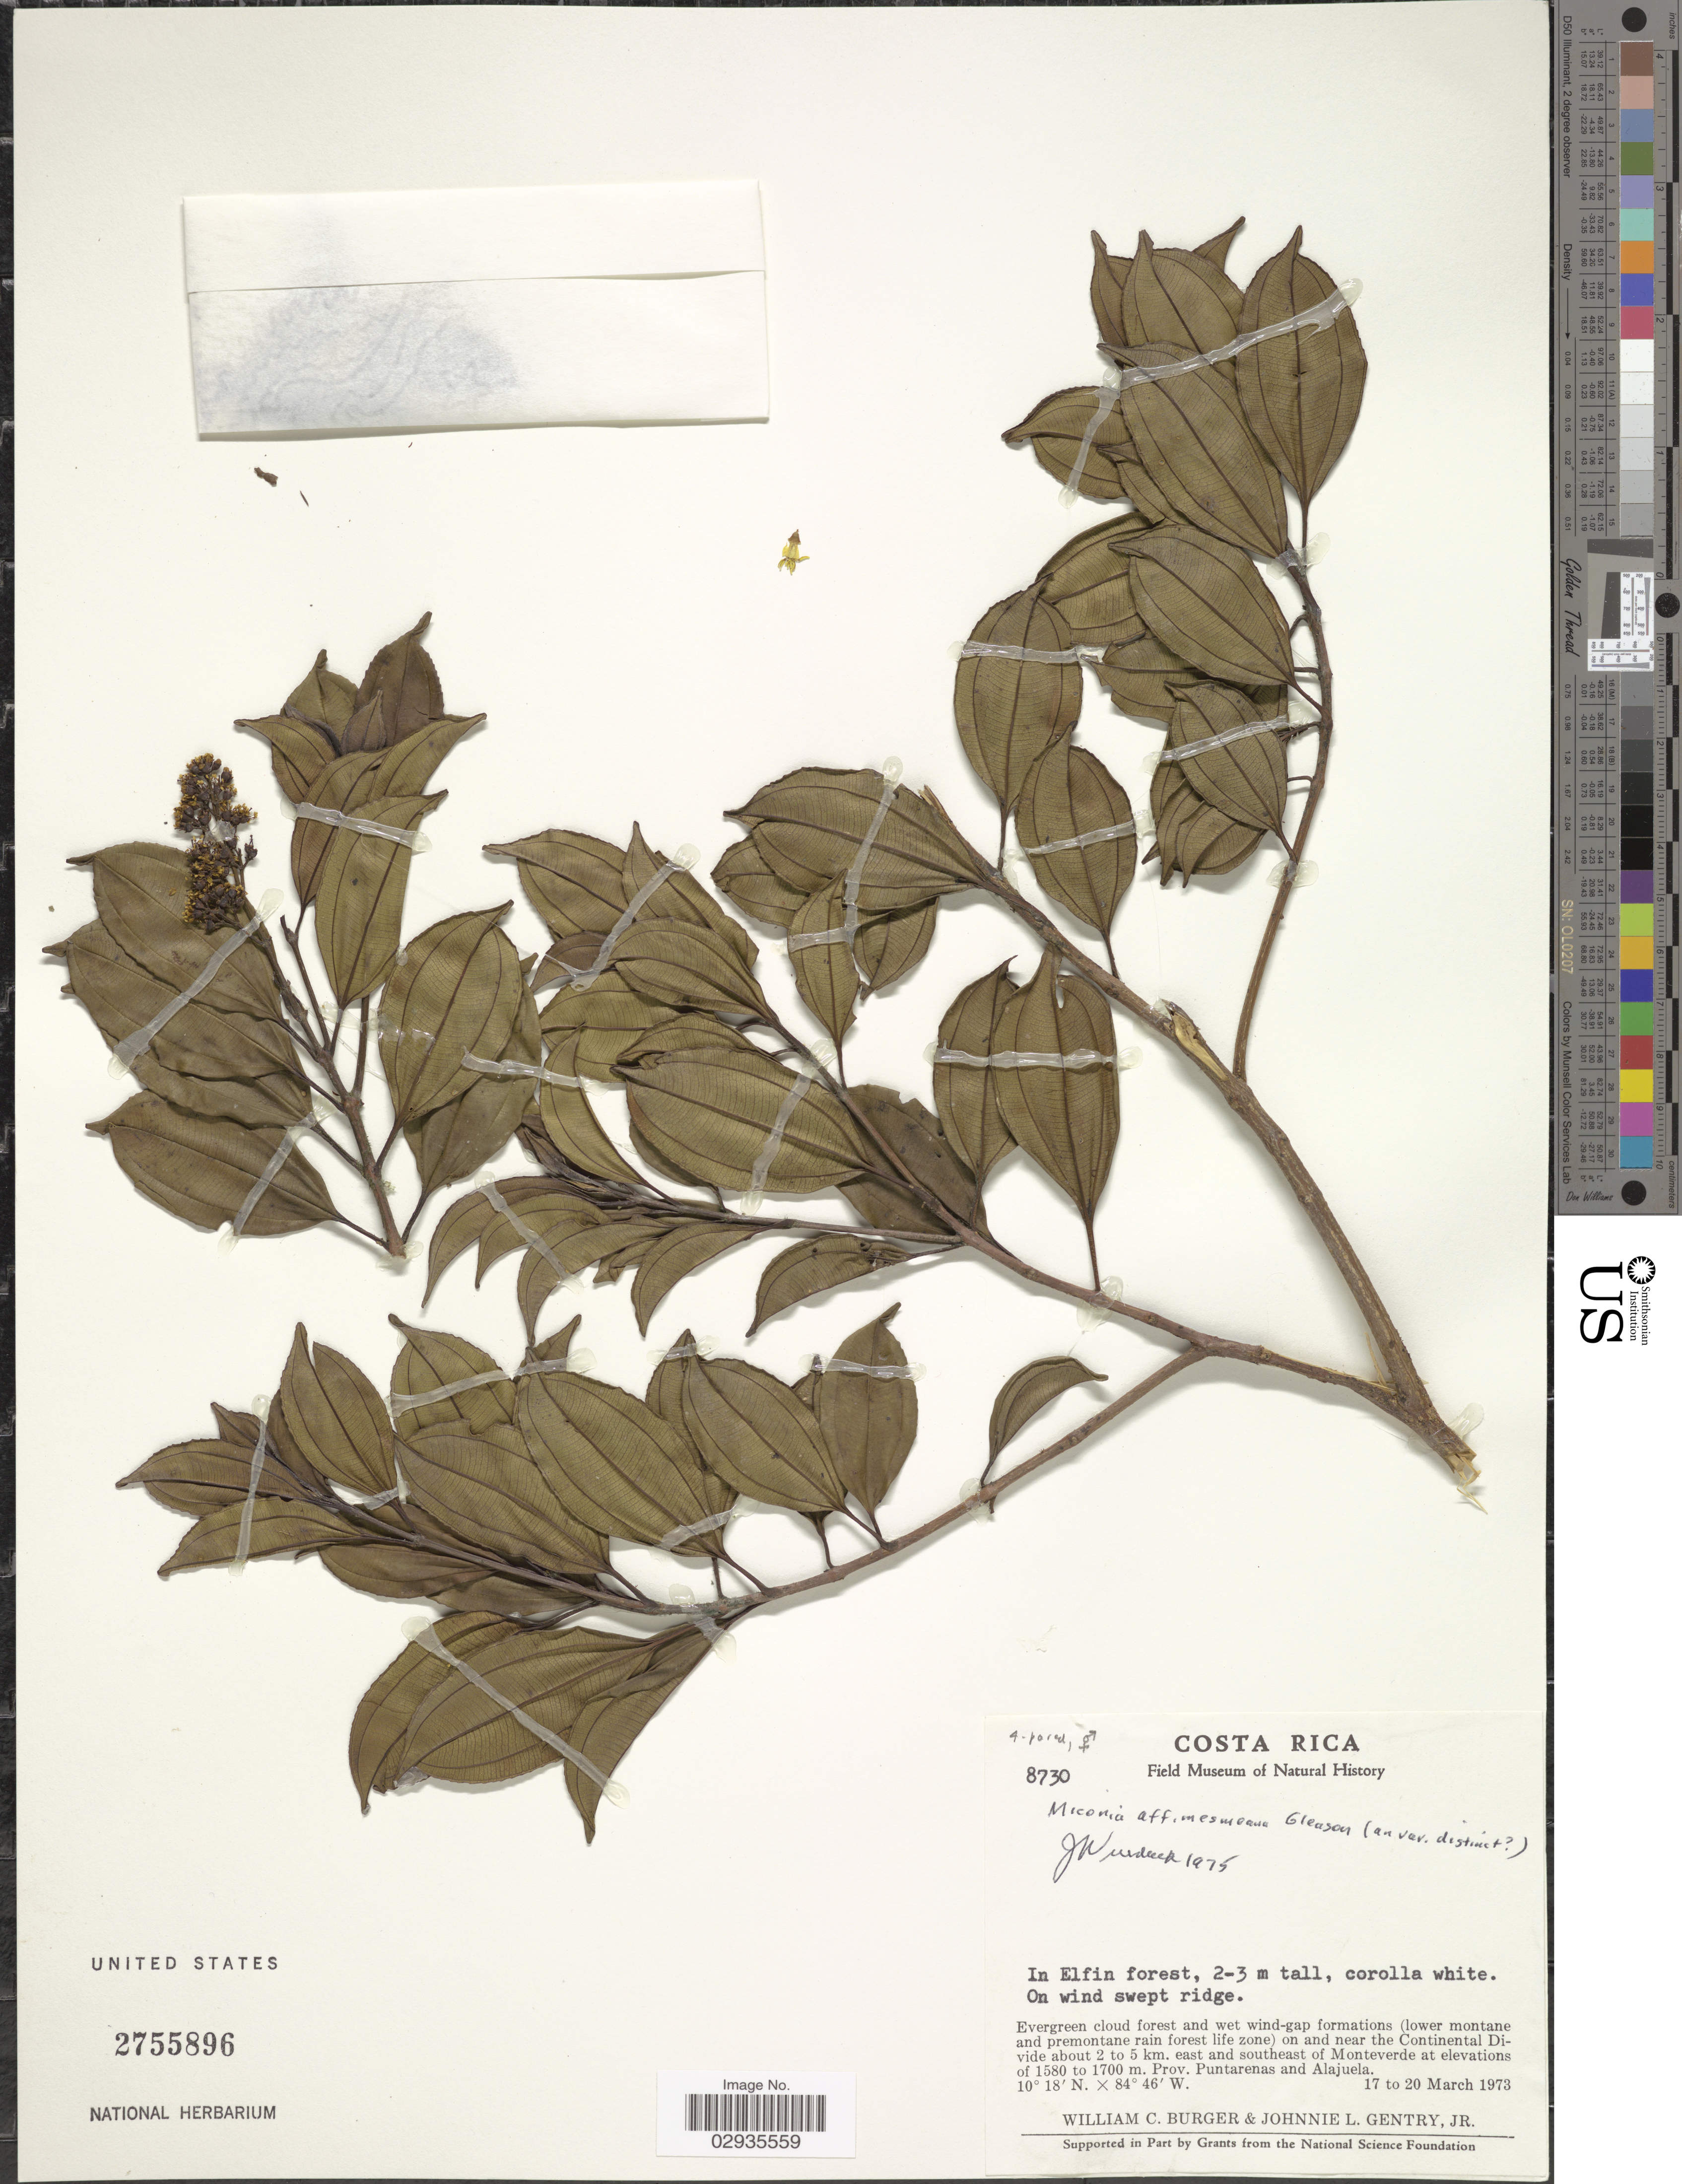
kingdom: Plantae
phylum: Tracheophyta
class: Magnoliopsida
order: Myrtales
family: Melastomataceae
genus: Miconia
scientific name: Miconia sp.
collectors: W. Burger & J. L. Gentry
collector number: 8730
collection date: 1973-03-17/1973-03-20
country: Costa Rica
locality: In Elfin forest, Evergreen cloud forest and wet wind-gap formations (lower montane and premontane rain life zone) on and near the Continental Divide about 2 to 5 km. east and southeast of Monteverde, Prov. Puntarenas and Alajuela.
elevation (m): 1580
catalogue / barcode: US 2755896